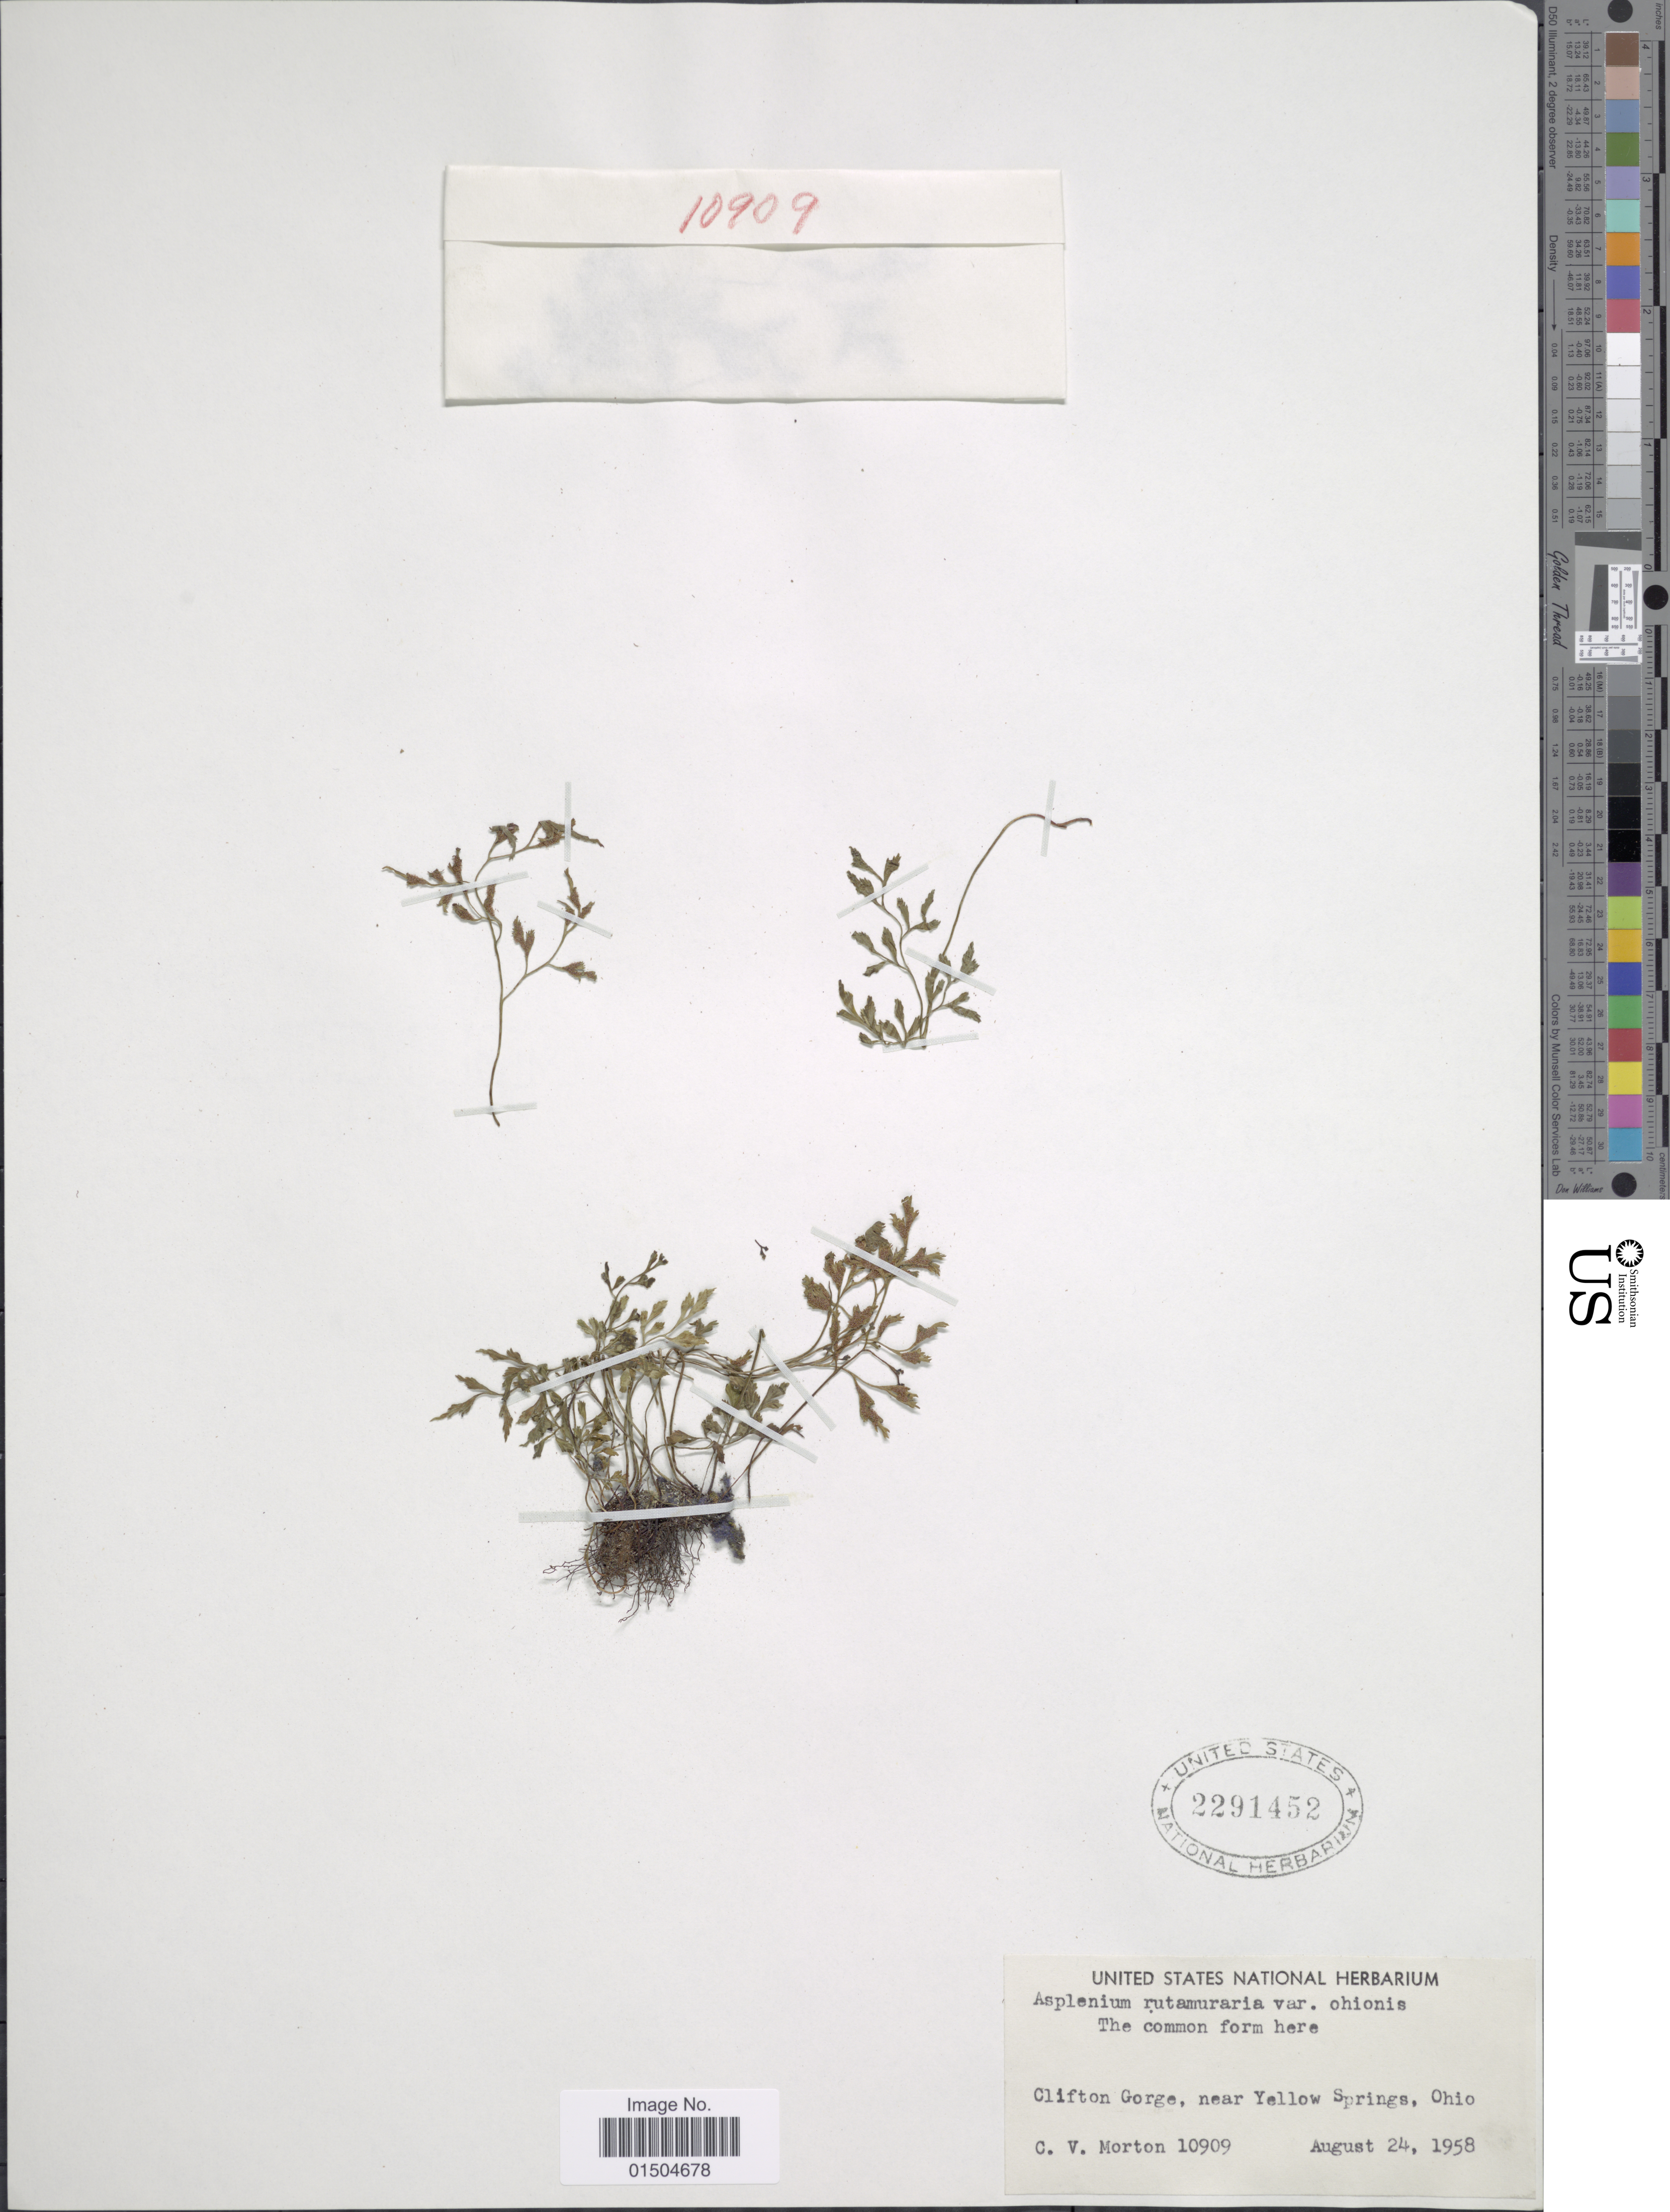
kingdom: Plantae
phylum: Tracheophyta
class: Polypodiopsida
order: Polypodiales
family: Aspleniaceae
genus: Asplenium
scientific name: Asplenium ruta-muraria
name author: L.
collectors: C. V. Morton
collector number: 10909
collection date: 1958-08-24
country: United States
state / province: Ohio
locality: Clifton Gorge, near Yellow Springs.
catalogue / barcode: US 2291452